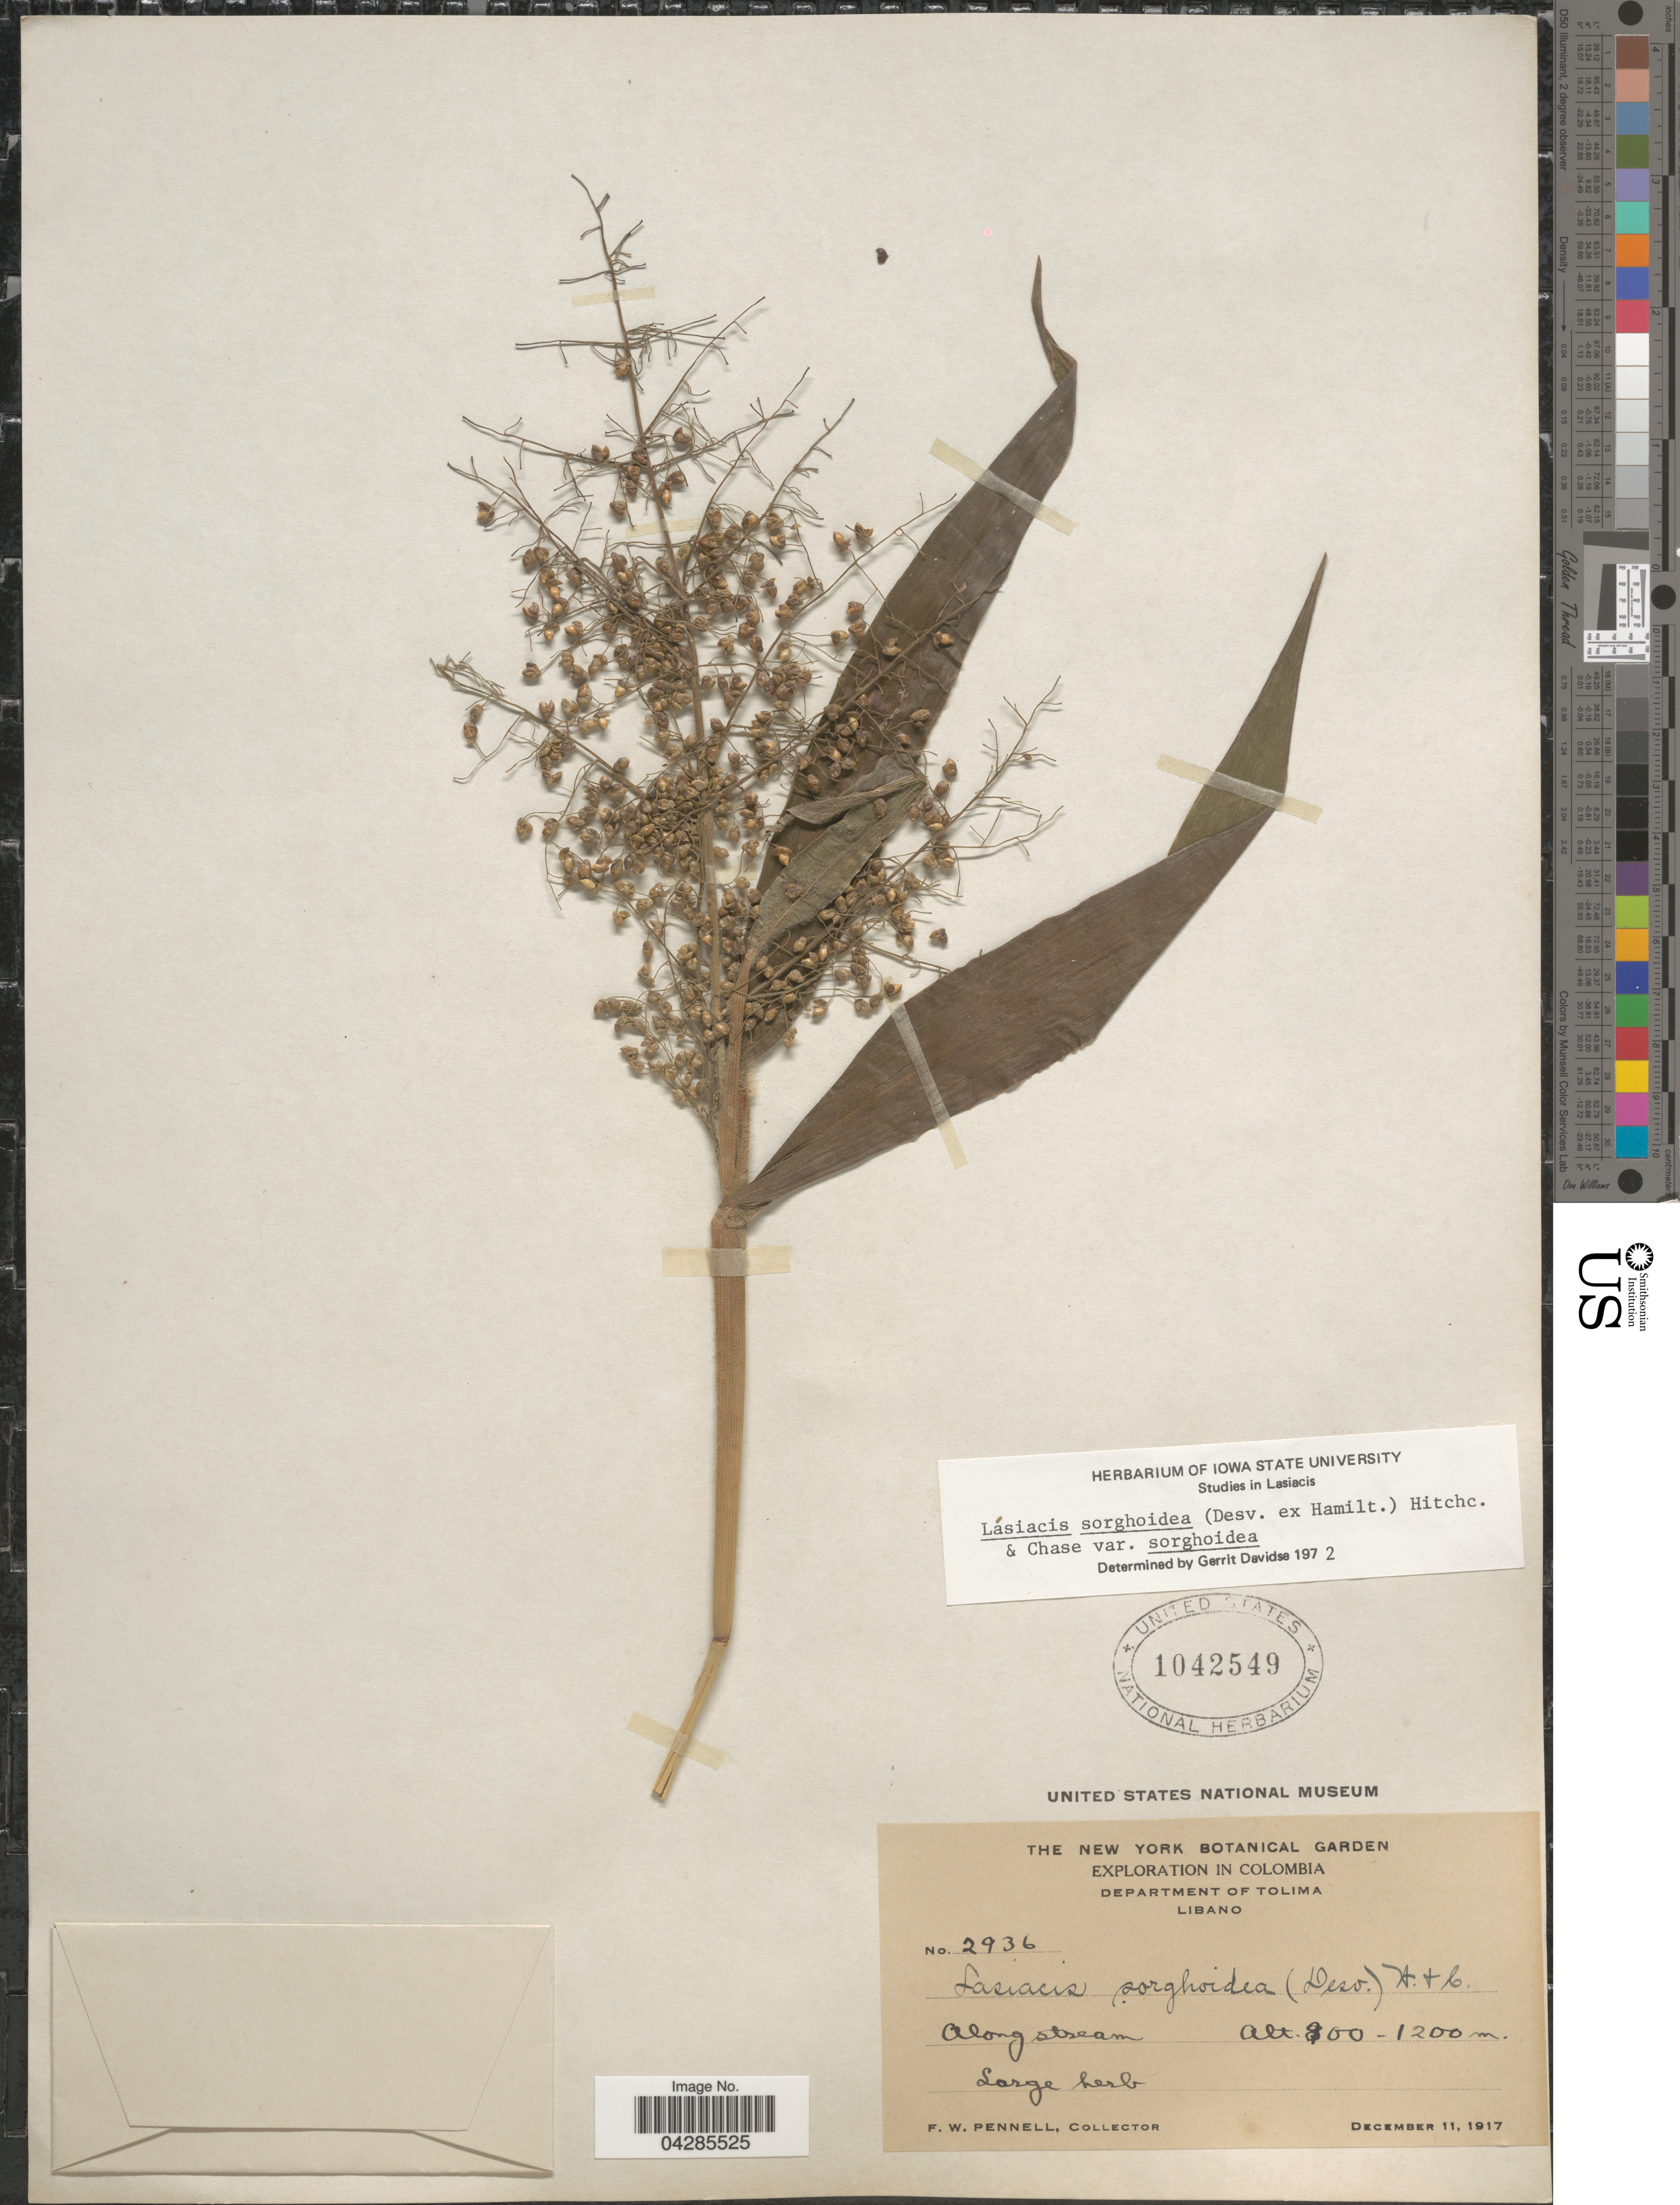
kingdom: Plantae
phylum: Tracheophyta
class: Liliopsida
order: Poales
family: Poaceae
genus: Lasiacis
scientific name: Lasiacis sorghoidea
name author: (Desv. ex Ham.) Hitchc. & Chase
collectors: F. W. Pennell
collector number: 2936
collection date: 1917-12-11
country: Colombia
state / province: Tolima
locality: Exploration in Colombia. Department of Tolima. Libano.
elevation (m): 800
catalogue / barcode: US 1042549